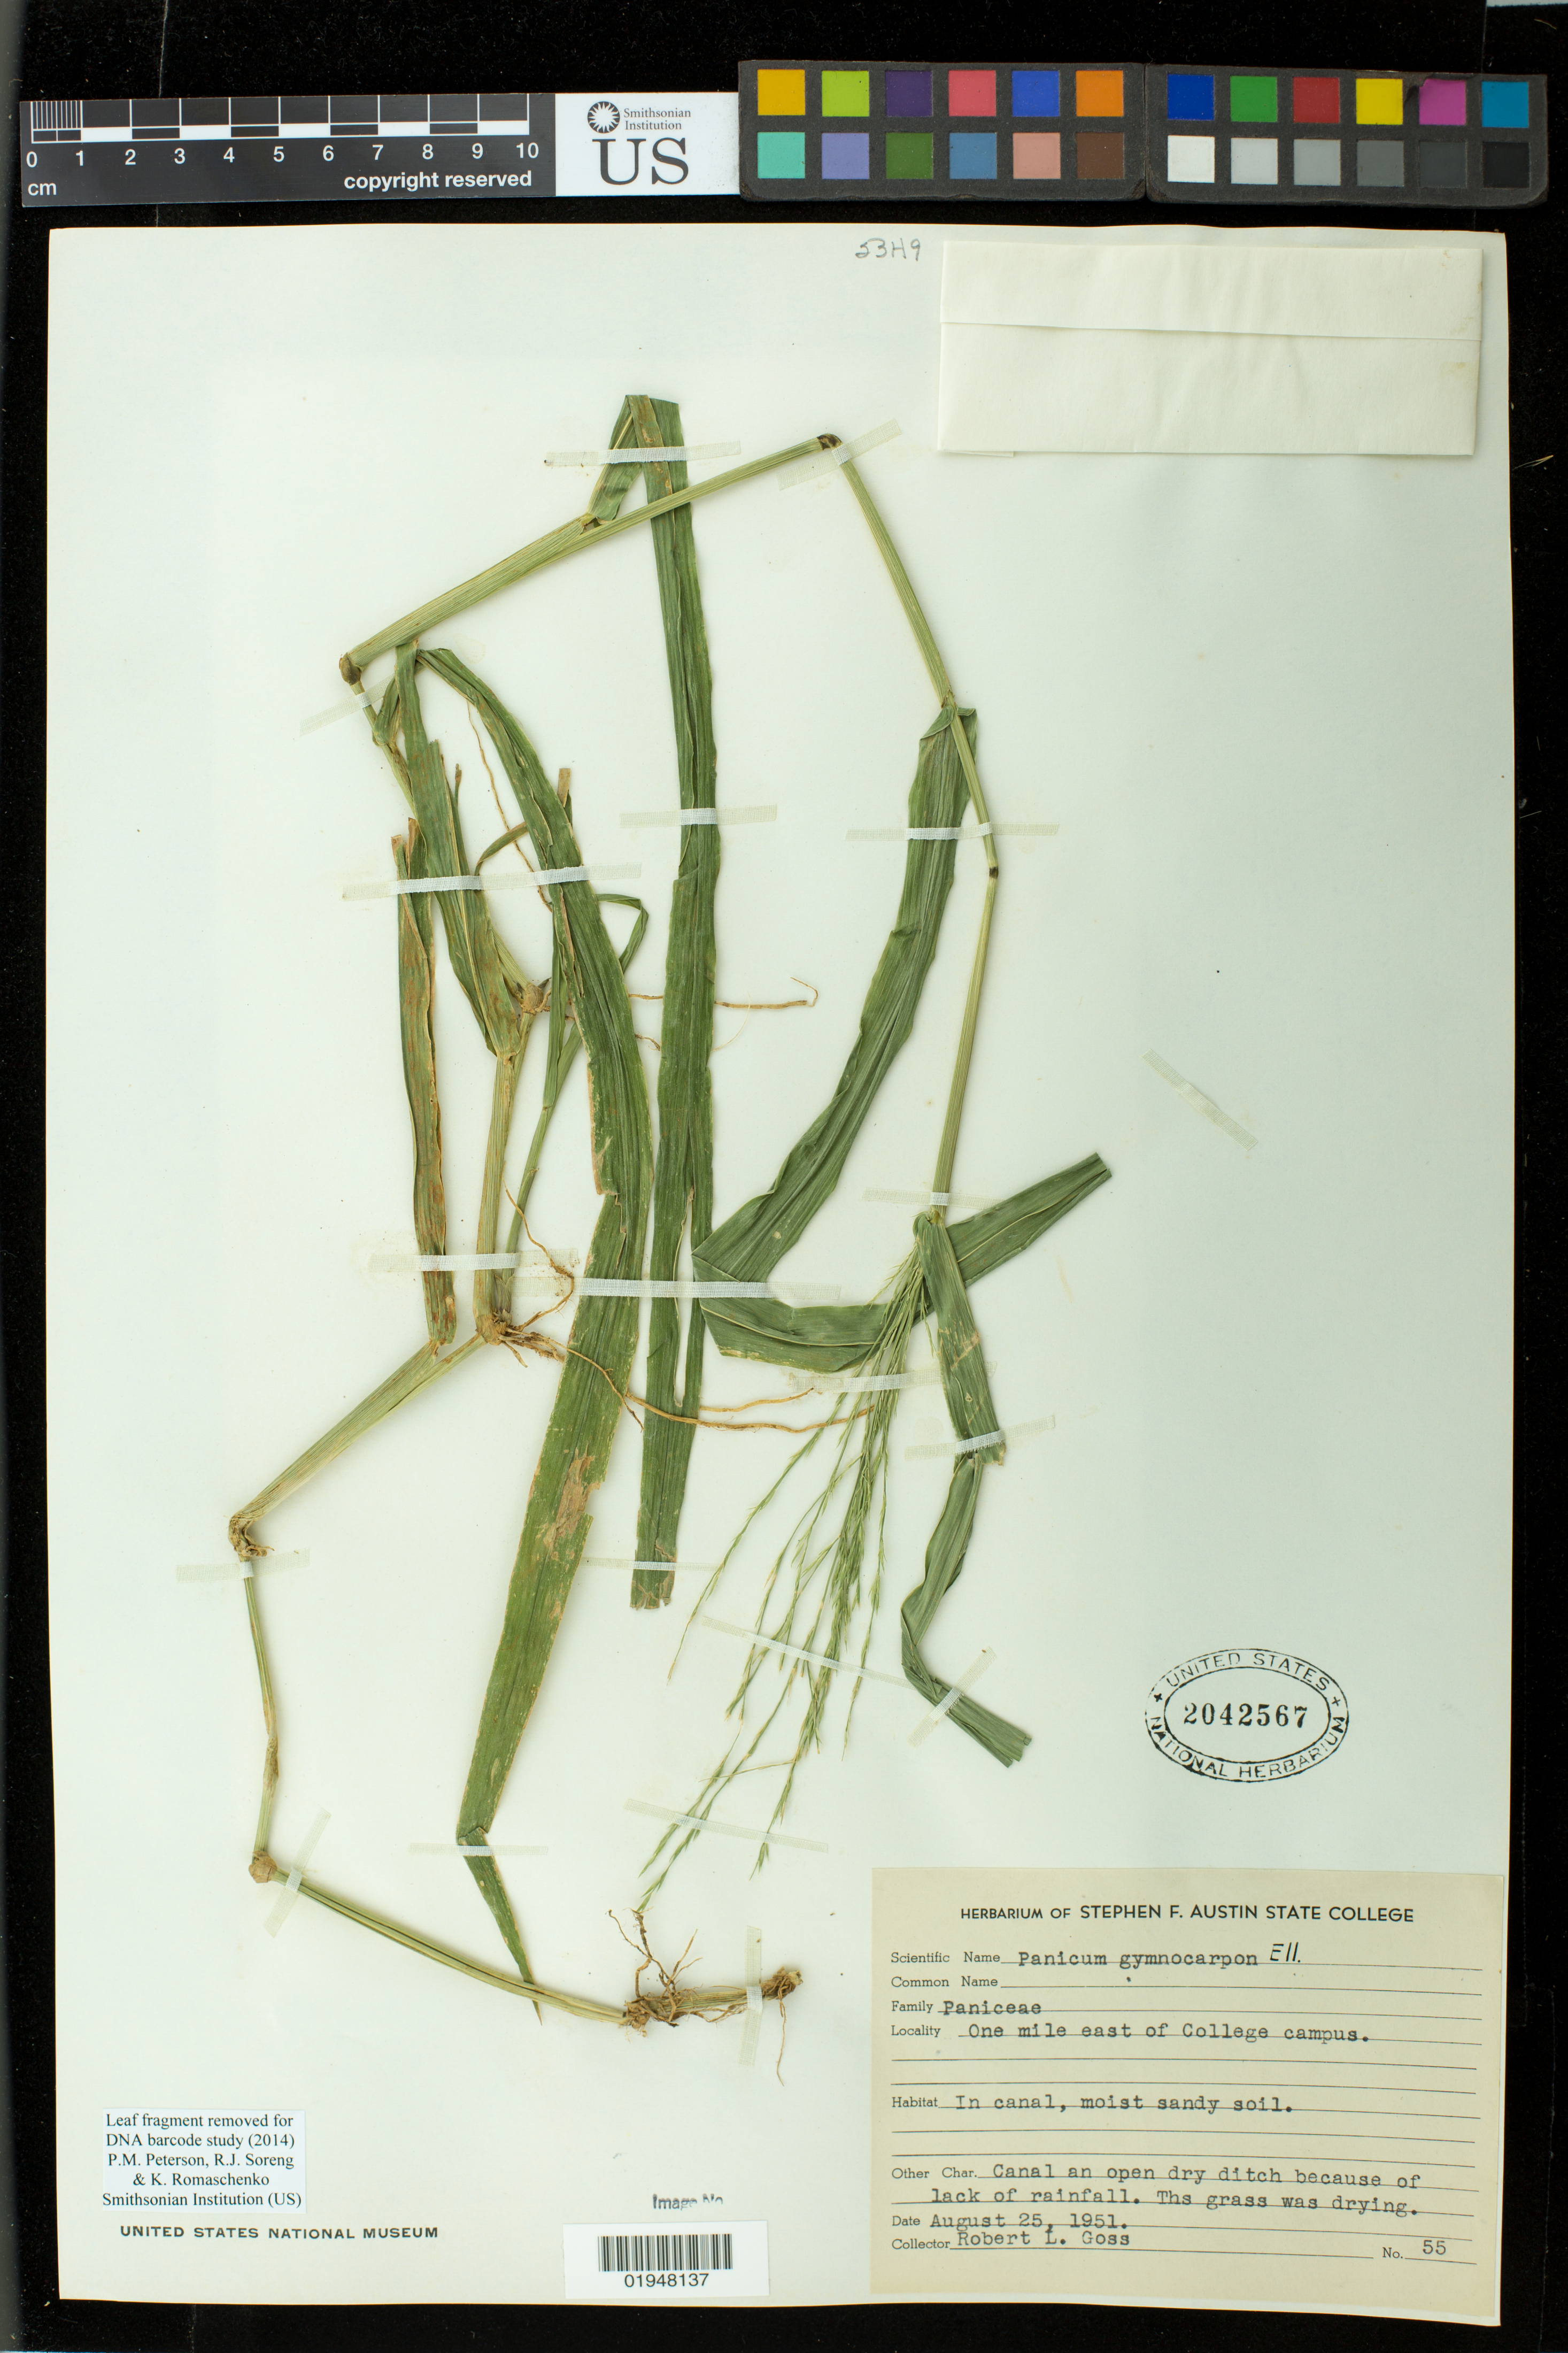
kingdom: Plantae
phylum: Tracheophyta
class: Liliopsida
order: Poales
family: Poaceae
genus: Panicum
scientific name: Panicum gymnocarpon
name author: Elliott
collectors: R. Goss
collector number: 55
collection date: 1951-08-25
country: United States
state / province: Texas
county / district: Nacogdoches County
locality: Stephen F. Austin State College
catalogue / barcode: US 2042567